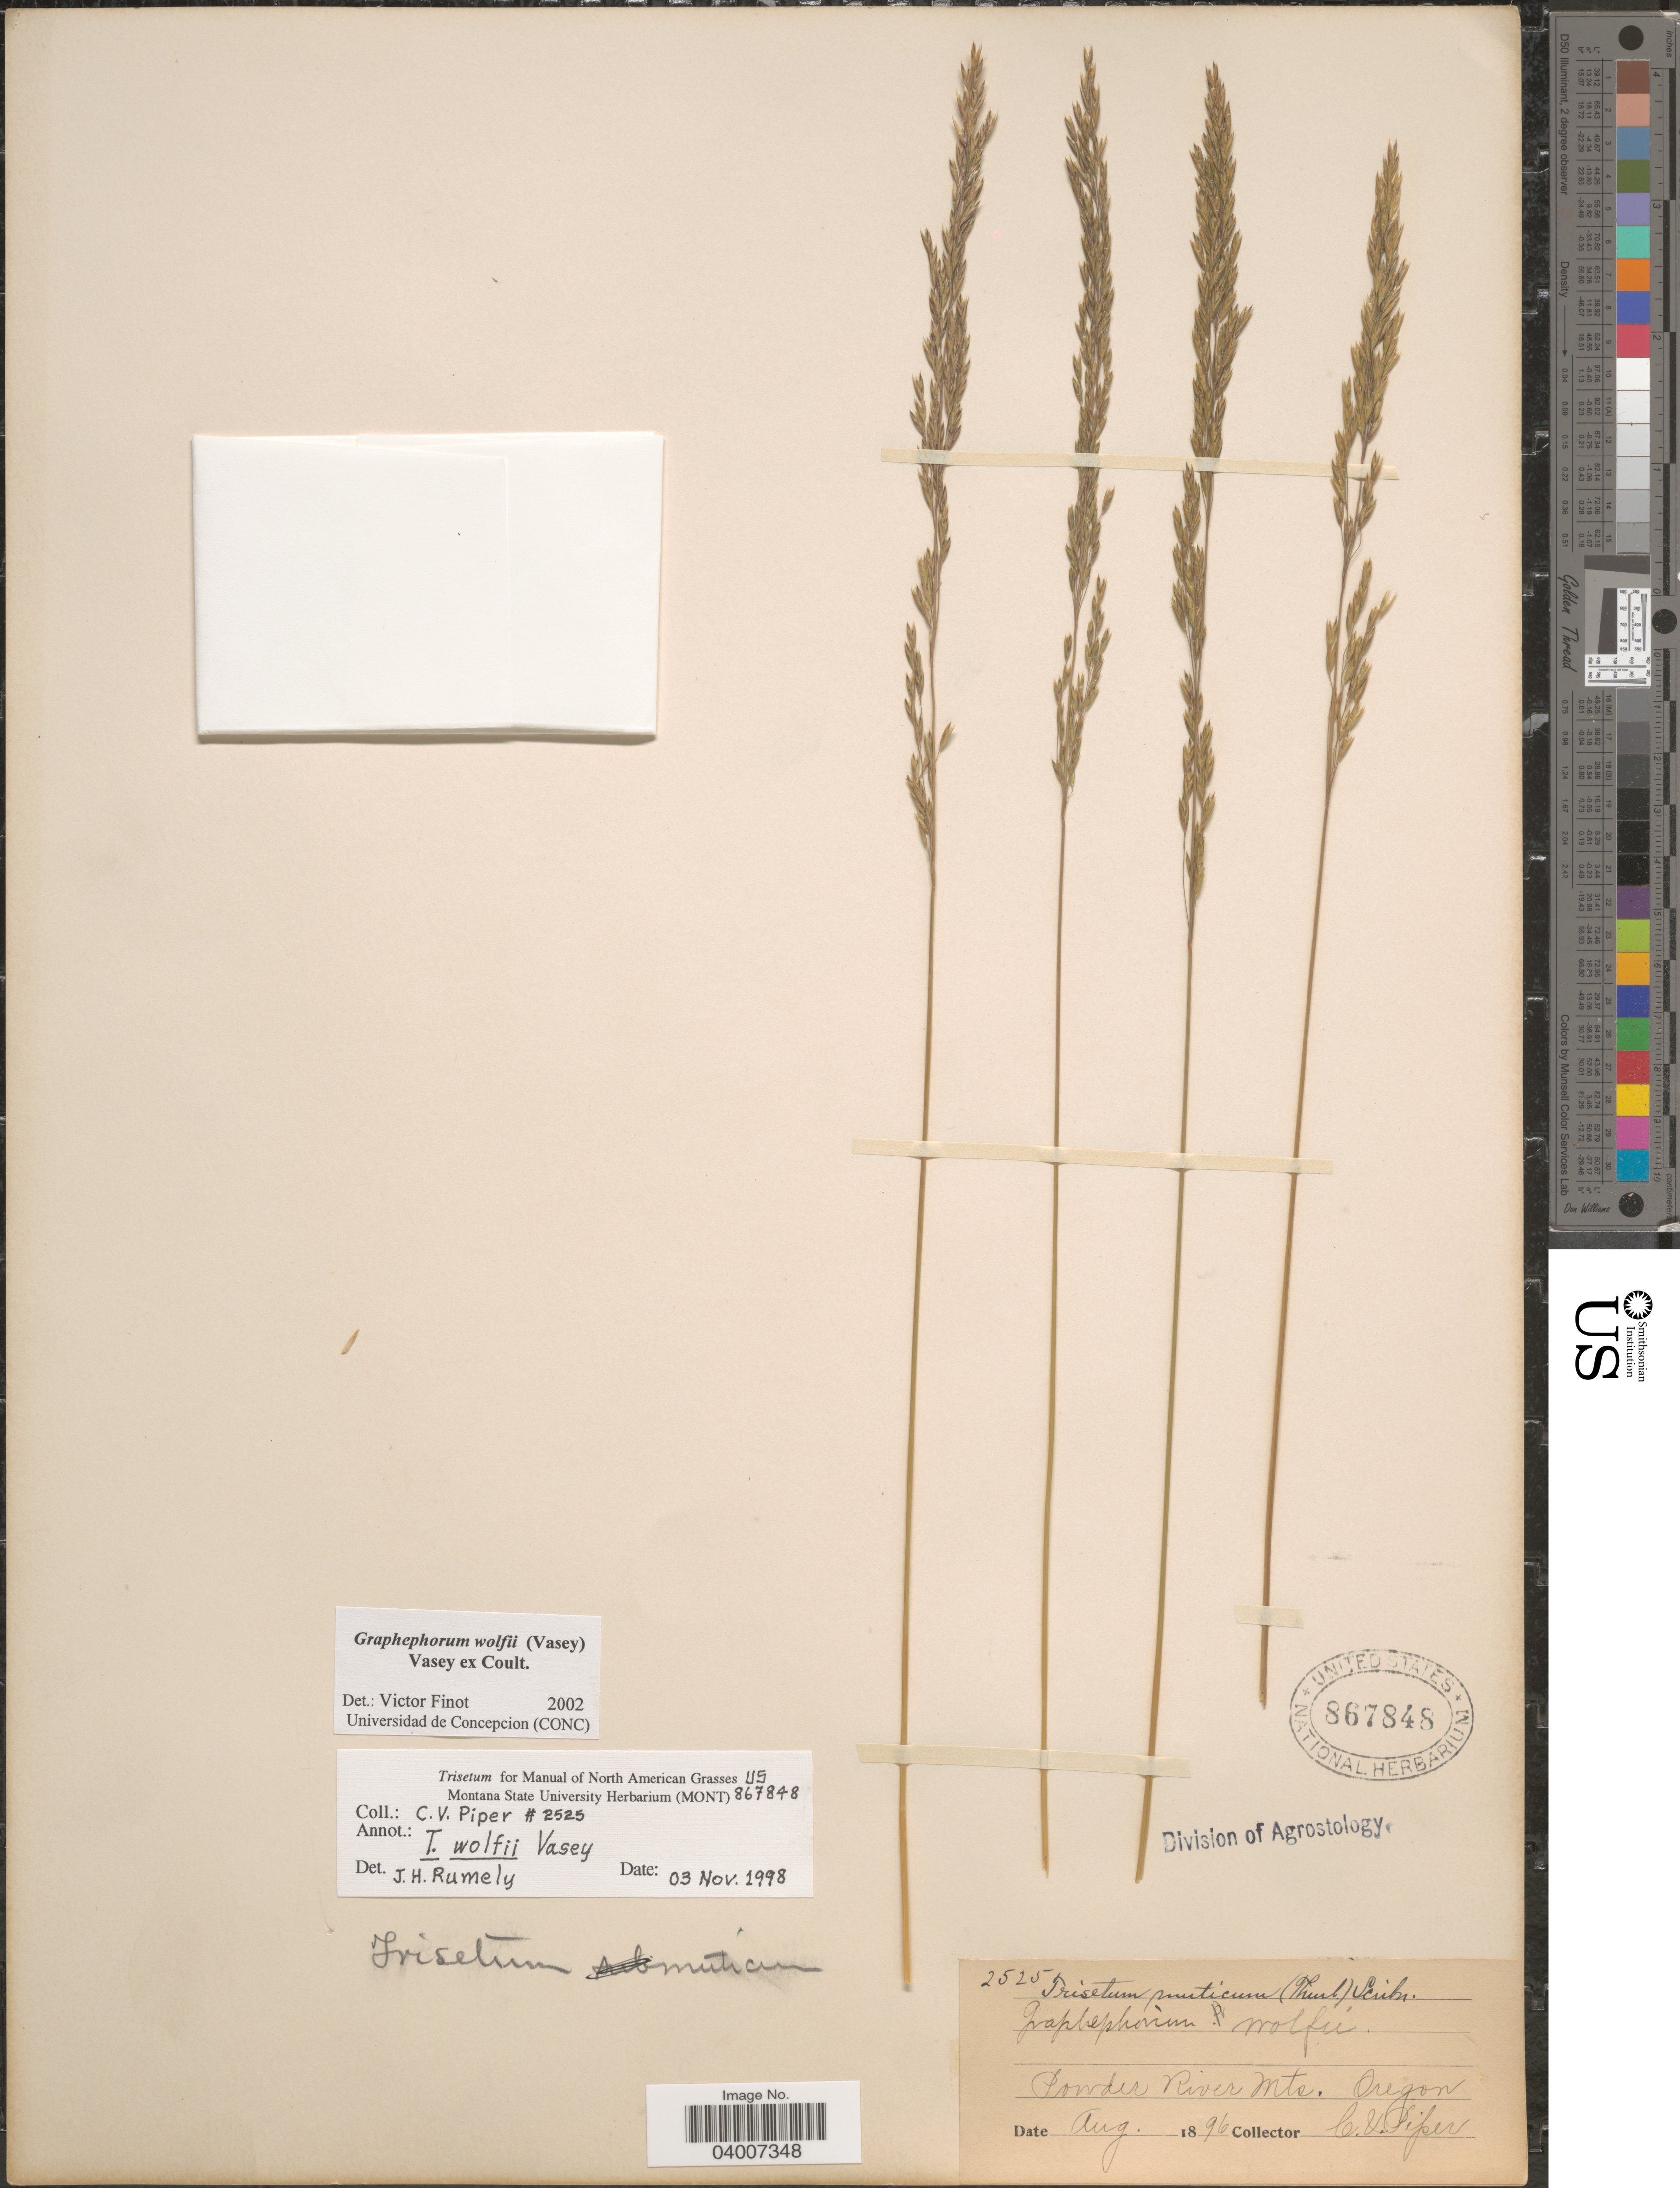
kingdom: Plantae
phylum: Tracheophyta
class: Liliopsida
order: Poales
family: Poaceae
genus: Graphephorum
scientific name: Graphephorum wolfii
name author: (E. Fourn.) Vasey ex Coult.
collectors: C. V. Piper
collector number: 2525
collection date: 1896-08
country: United States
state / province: Oregon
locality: Powder River Mts.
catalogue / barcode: US 867848